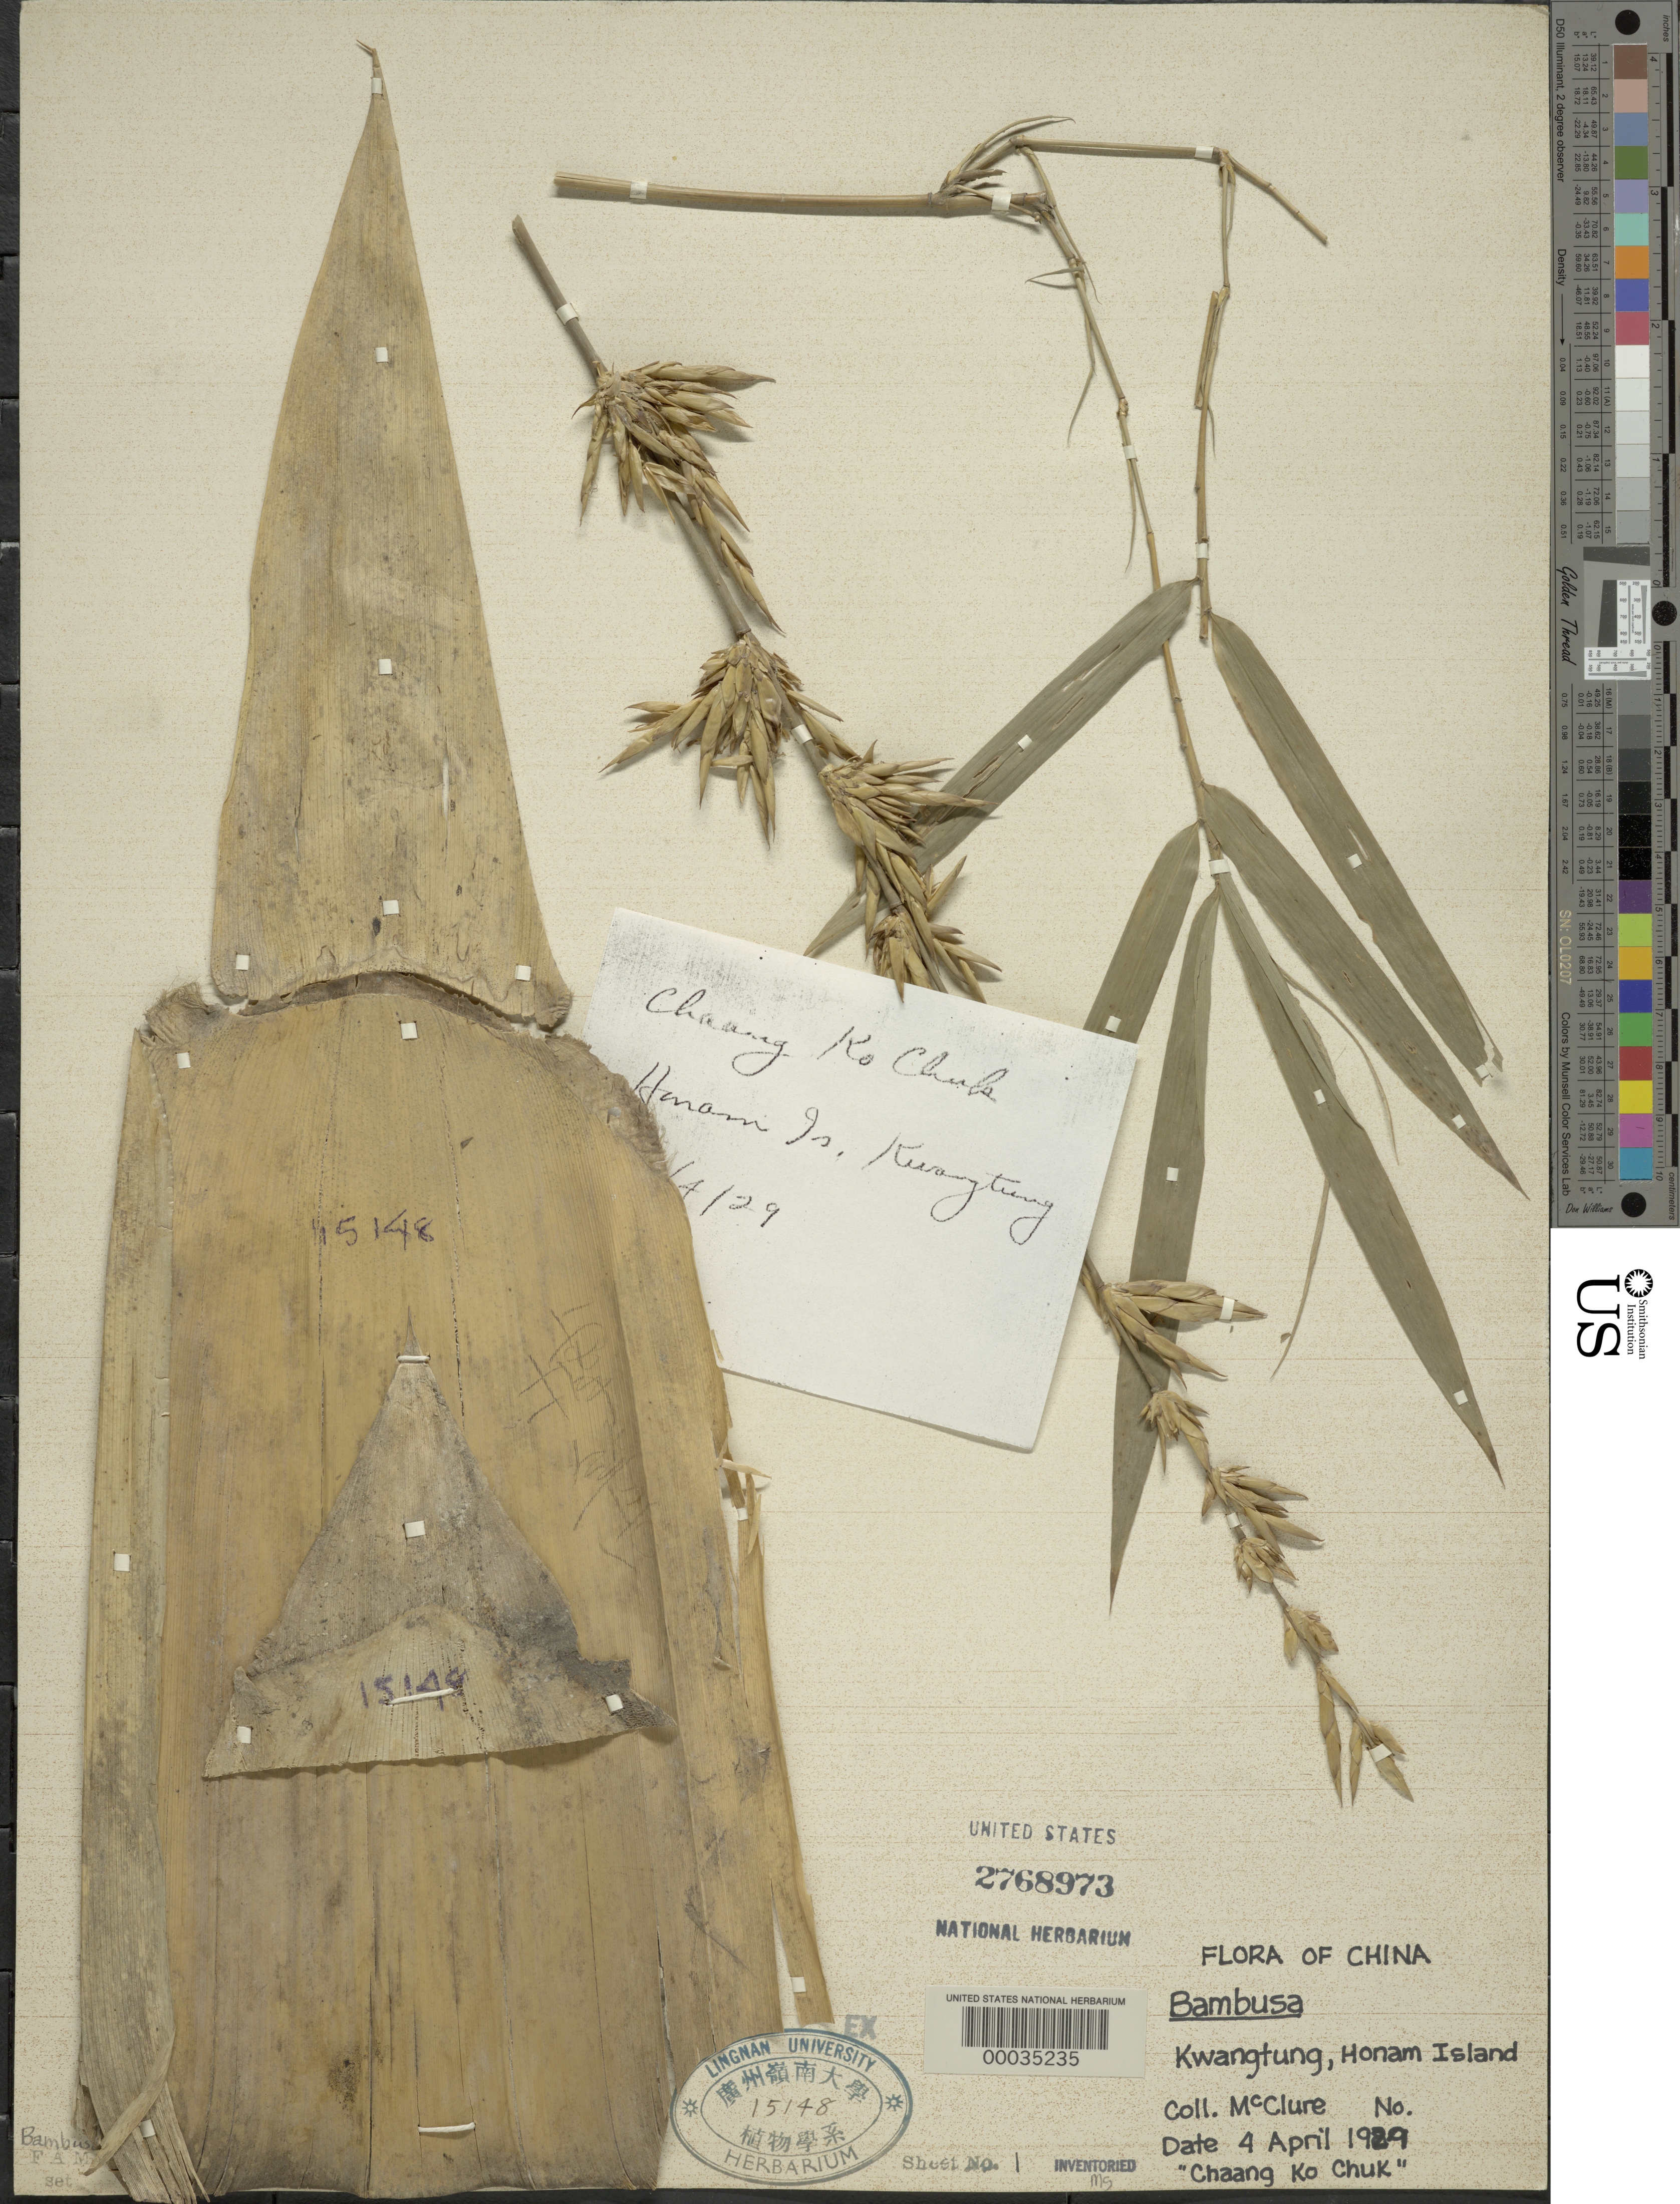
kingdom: Plantae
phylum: Tracheophyta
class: Liliopsida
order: Poales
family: Poaceae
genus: Bambusa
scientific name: Bambusa sp.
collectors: F. A. McClure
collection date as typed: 04 Apr 1929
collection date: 1929-04-04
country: China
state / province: Guangdong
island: Honam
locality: Honam isl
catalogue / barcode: US 2768973